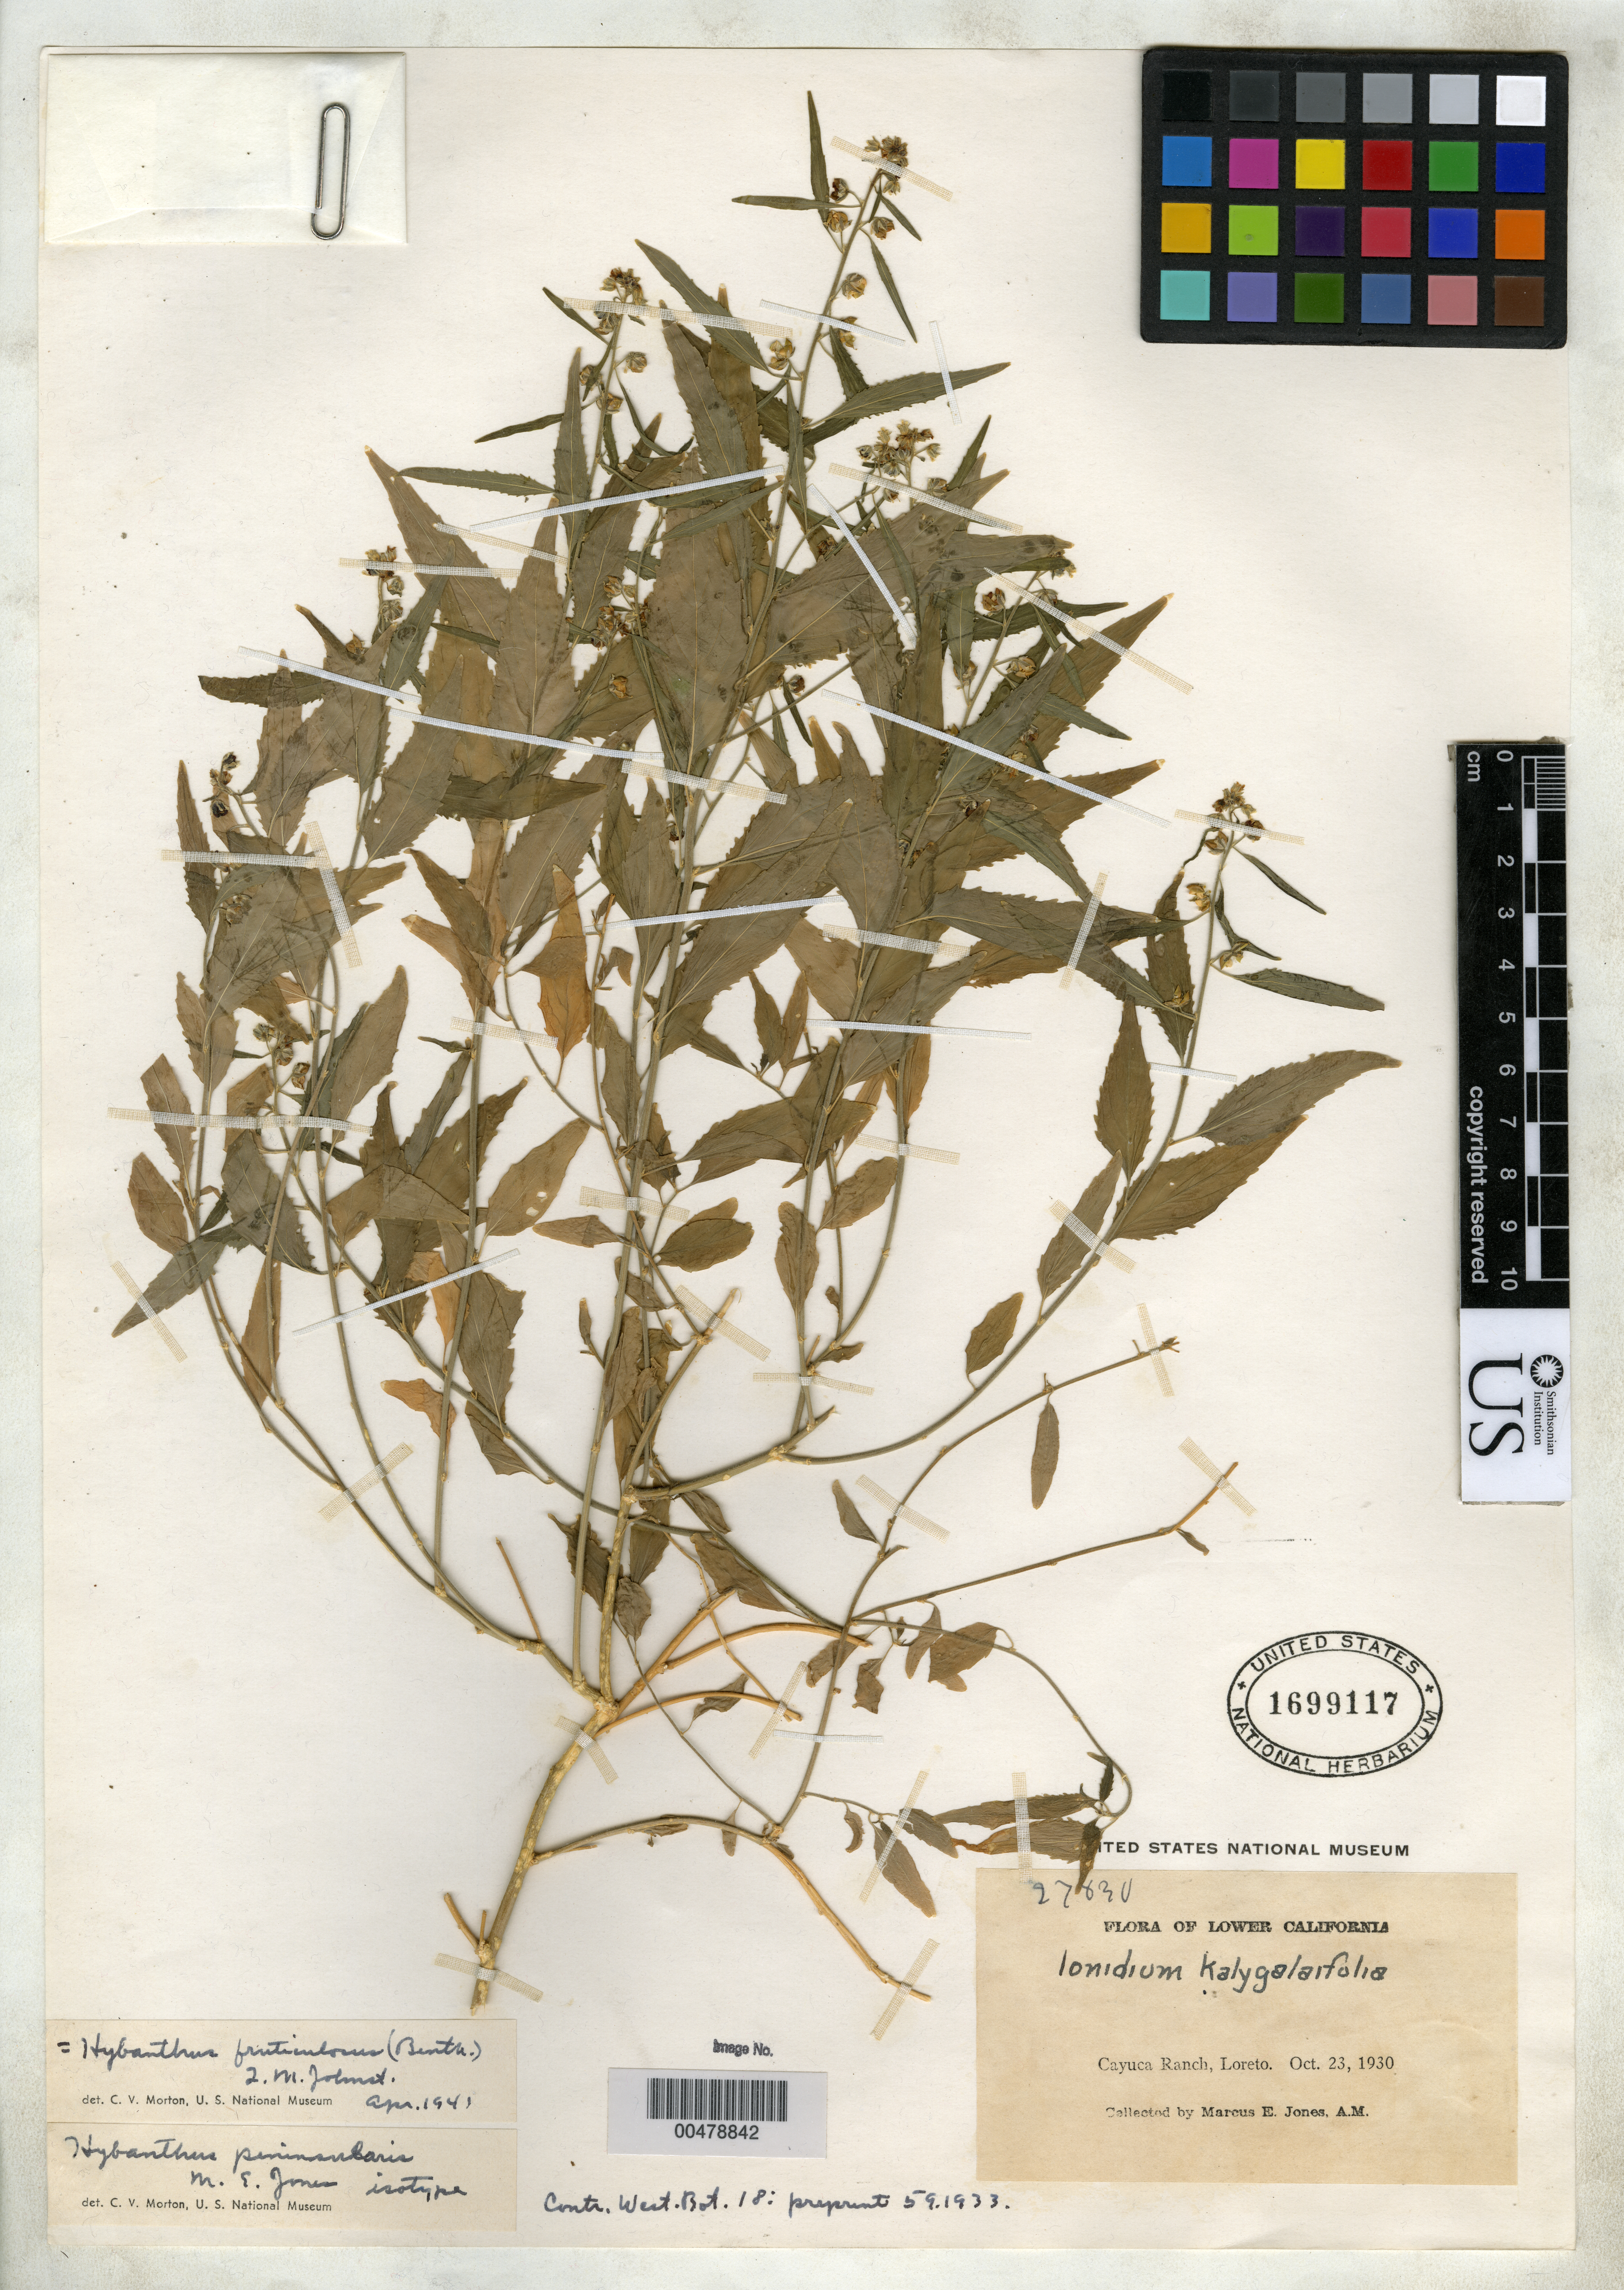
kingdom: Plantae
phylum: Tracheophyta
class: Magnoliopsida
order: Malpighiales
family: Violaceae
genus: Hybanthus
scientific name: Hybanthus peninsularis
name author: M.E. Jones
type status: Type Collection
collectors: M. E. Jones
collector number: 27830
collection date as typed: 23 Oct 1930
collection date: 1930-10-23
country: Mexico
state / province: Baja California Sur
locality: Cayuca Ranch, Loreto.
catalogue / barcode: US 1699117